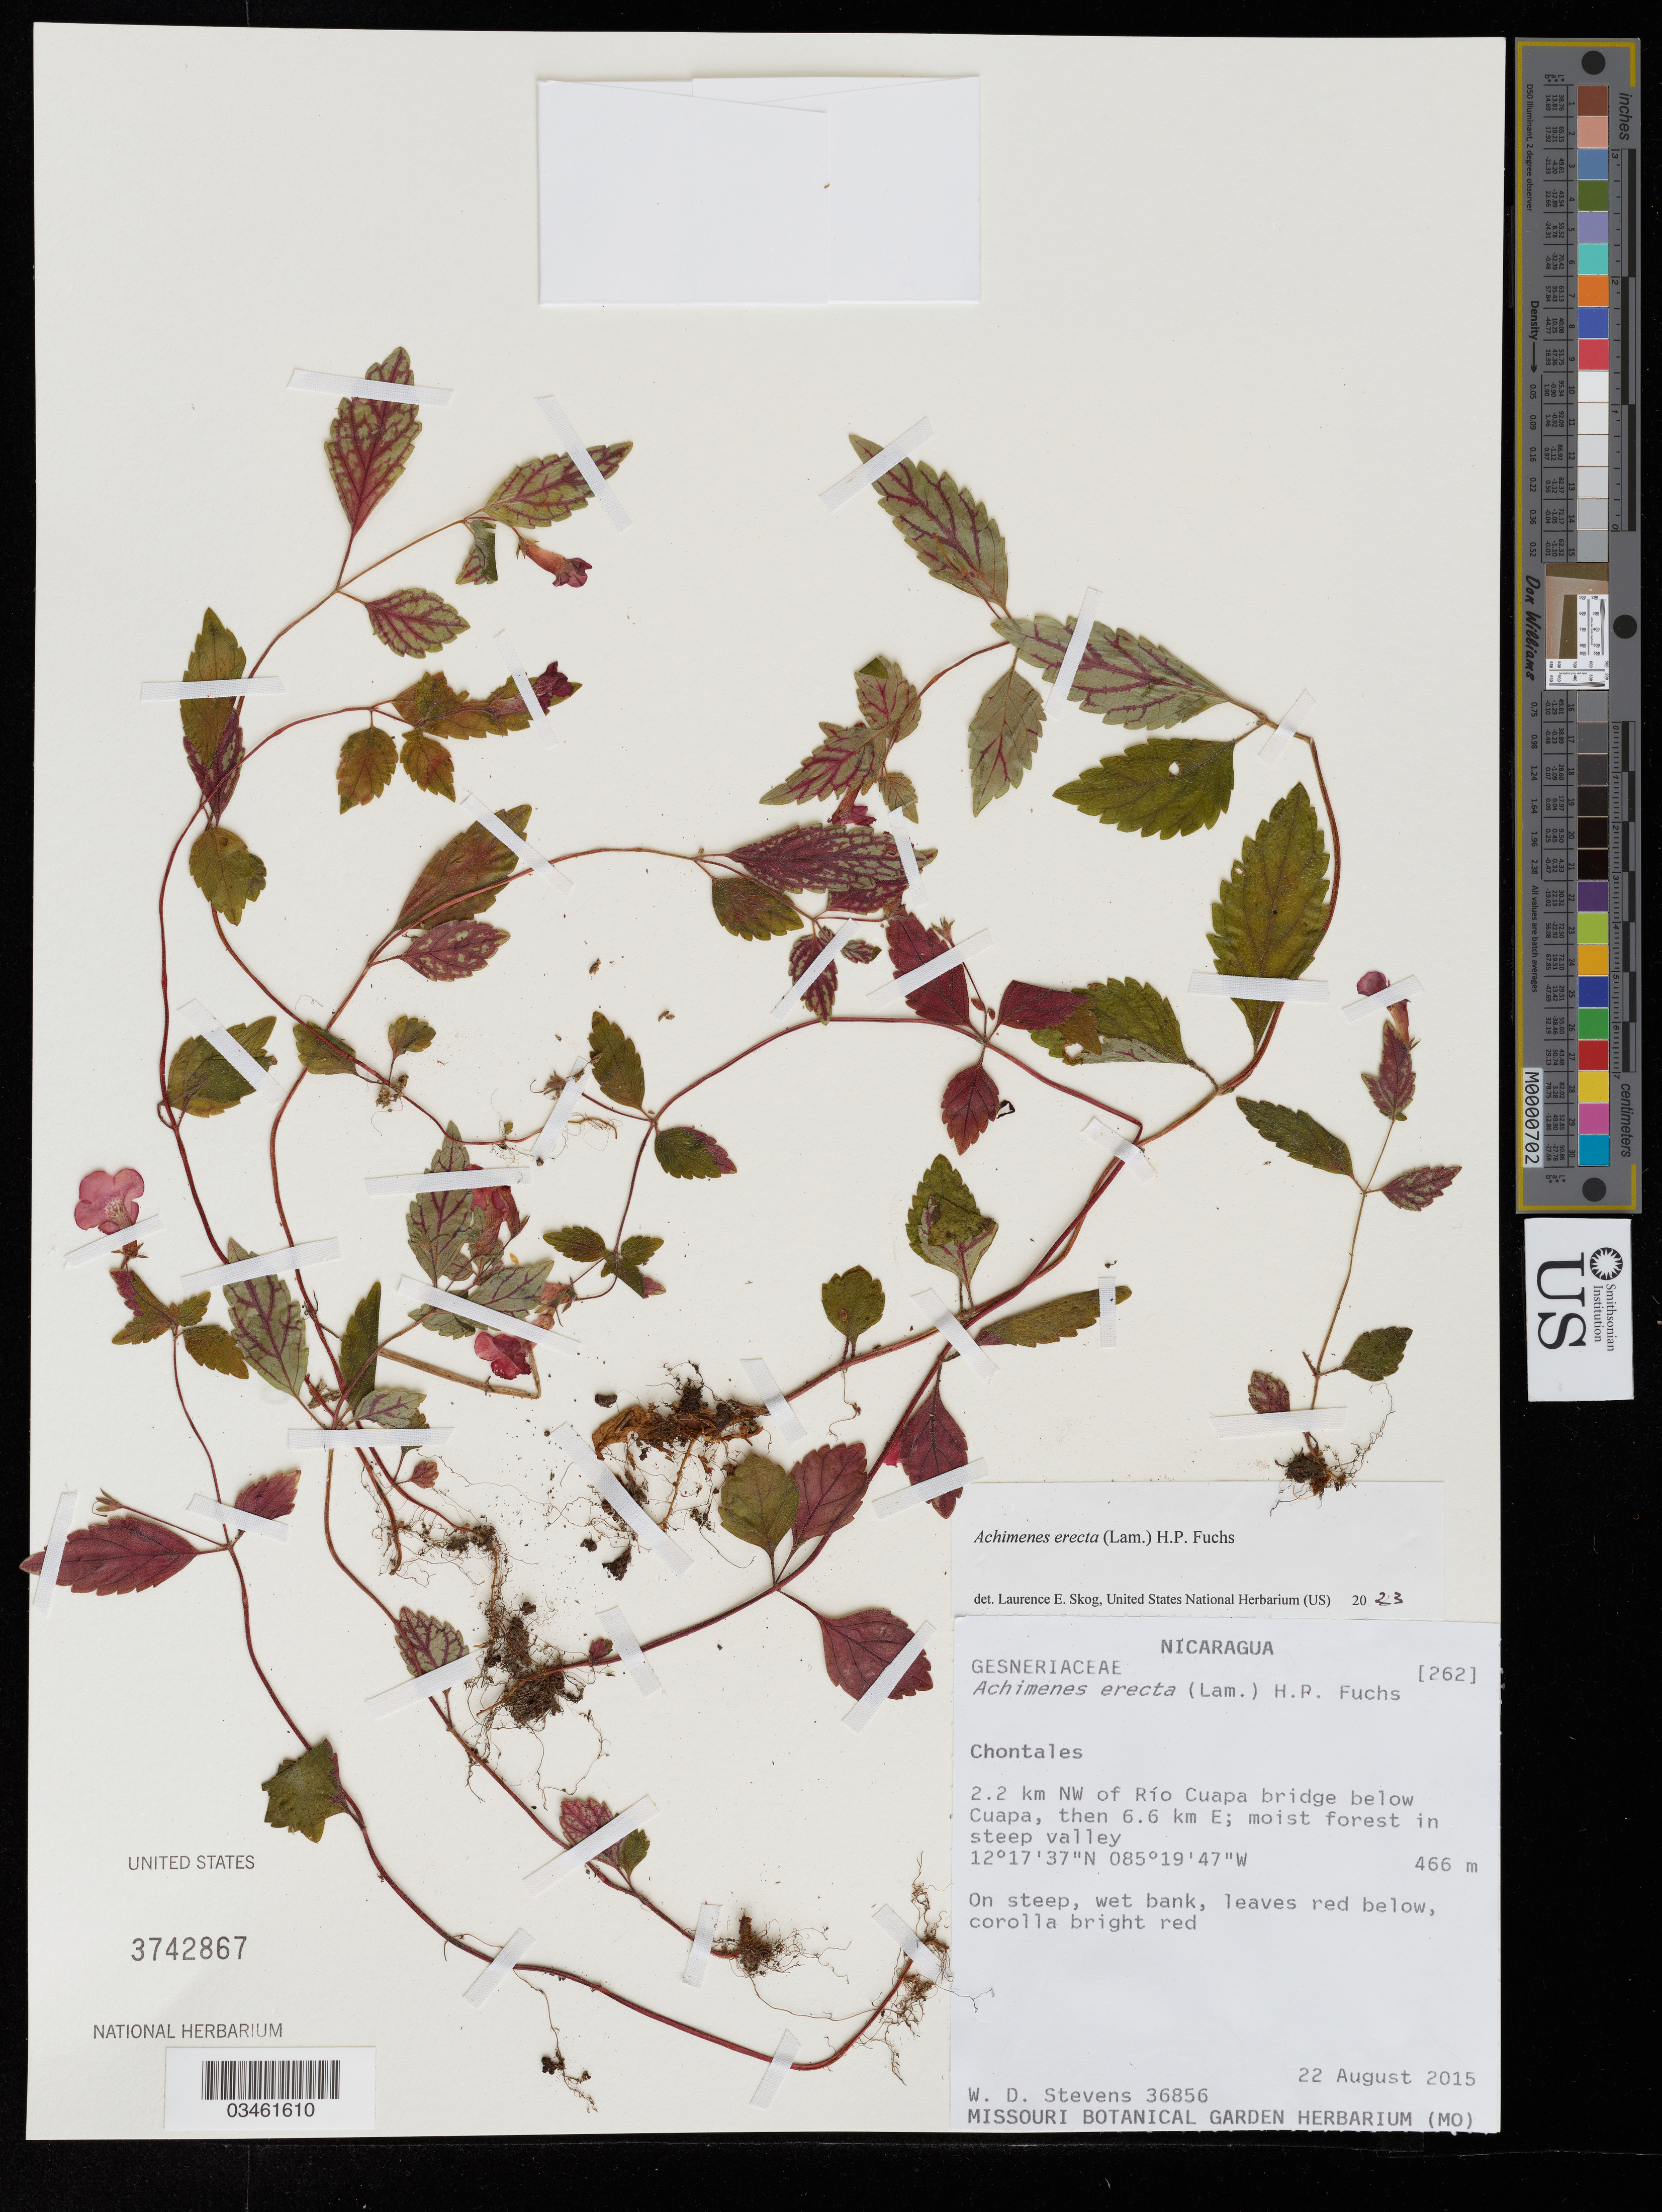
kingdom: Plantae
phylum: Tracheophyta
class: Magnoliopsida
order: Lamiales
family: Gesneriaceae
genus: Achimenes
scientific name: Achimenes erecta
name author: (Lam.) H.P. Fuchs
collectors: W. D. Stevens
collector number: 36856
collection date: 2015-08-22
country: Nicaragua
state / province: Chontales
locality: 2.2 km NW of Río Cuapa bridge below Cuapa, then 6.6 km E; moist forest in steep valley.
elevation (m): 466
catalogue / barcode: US 3742867